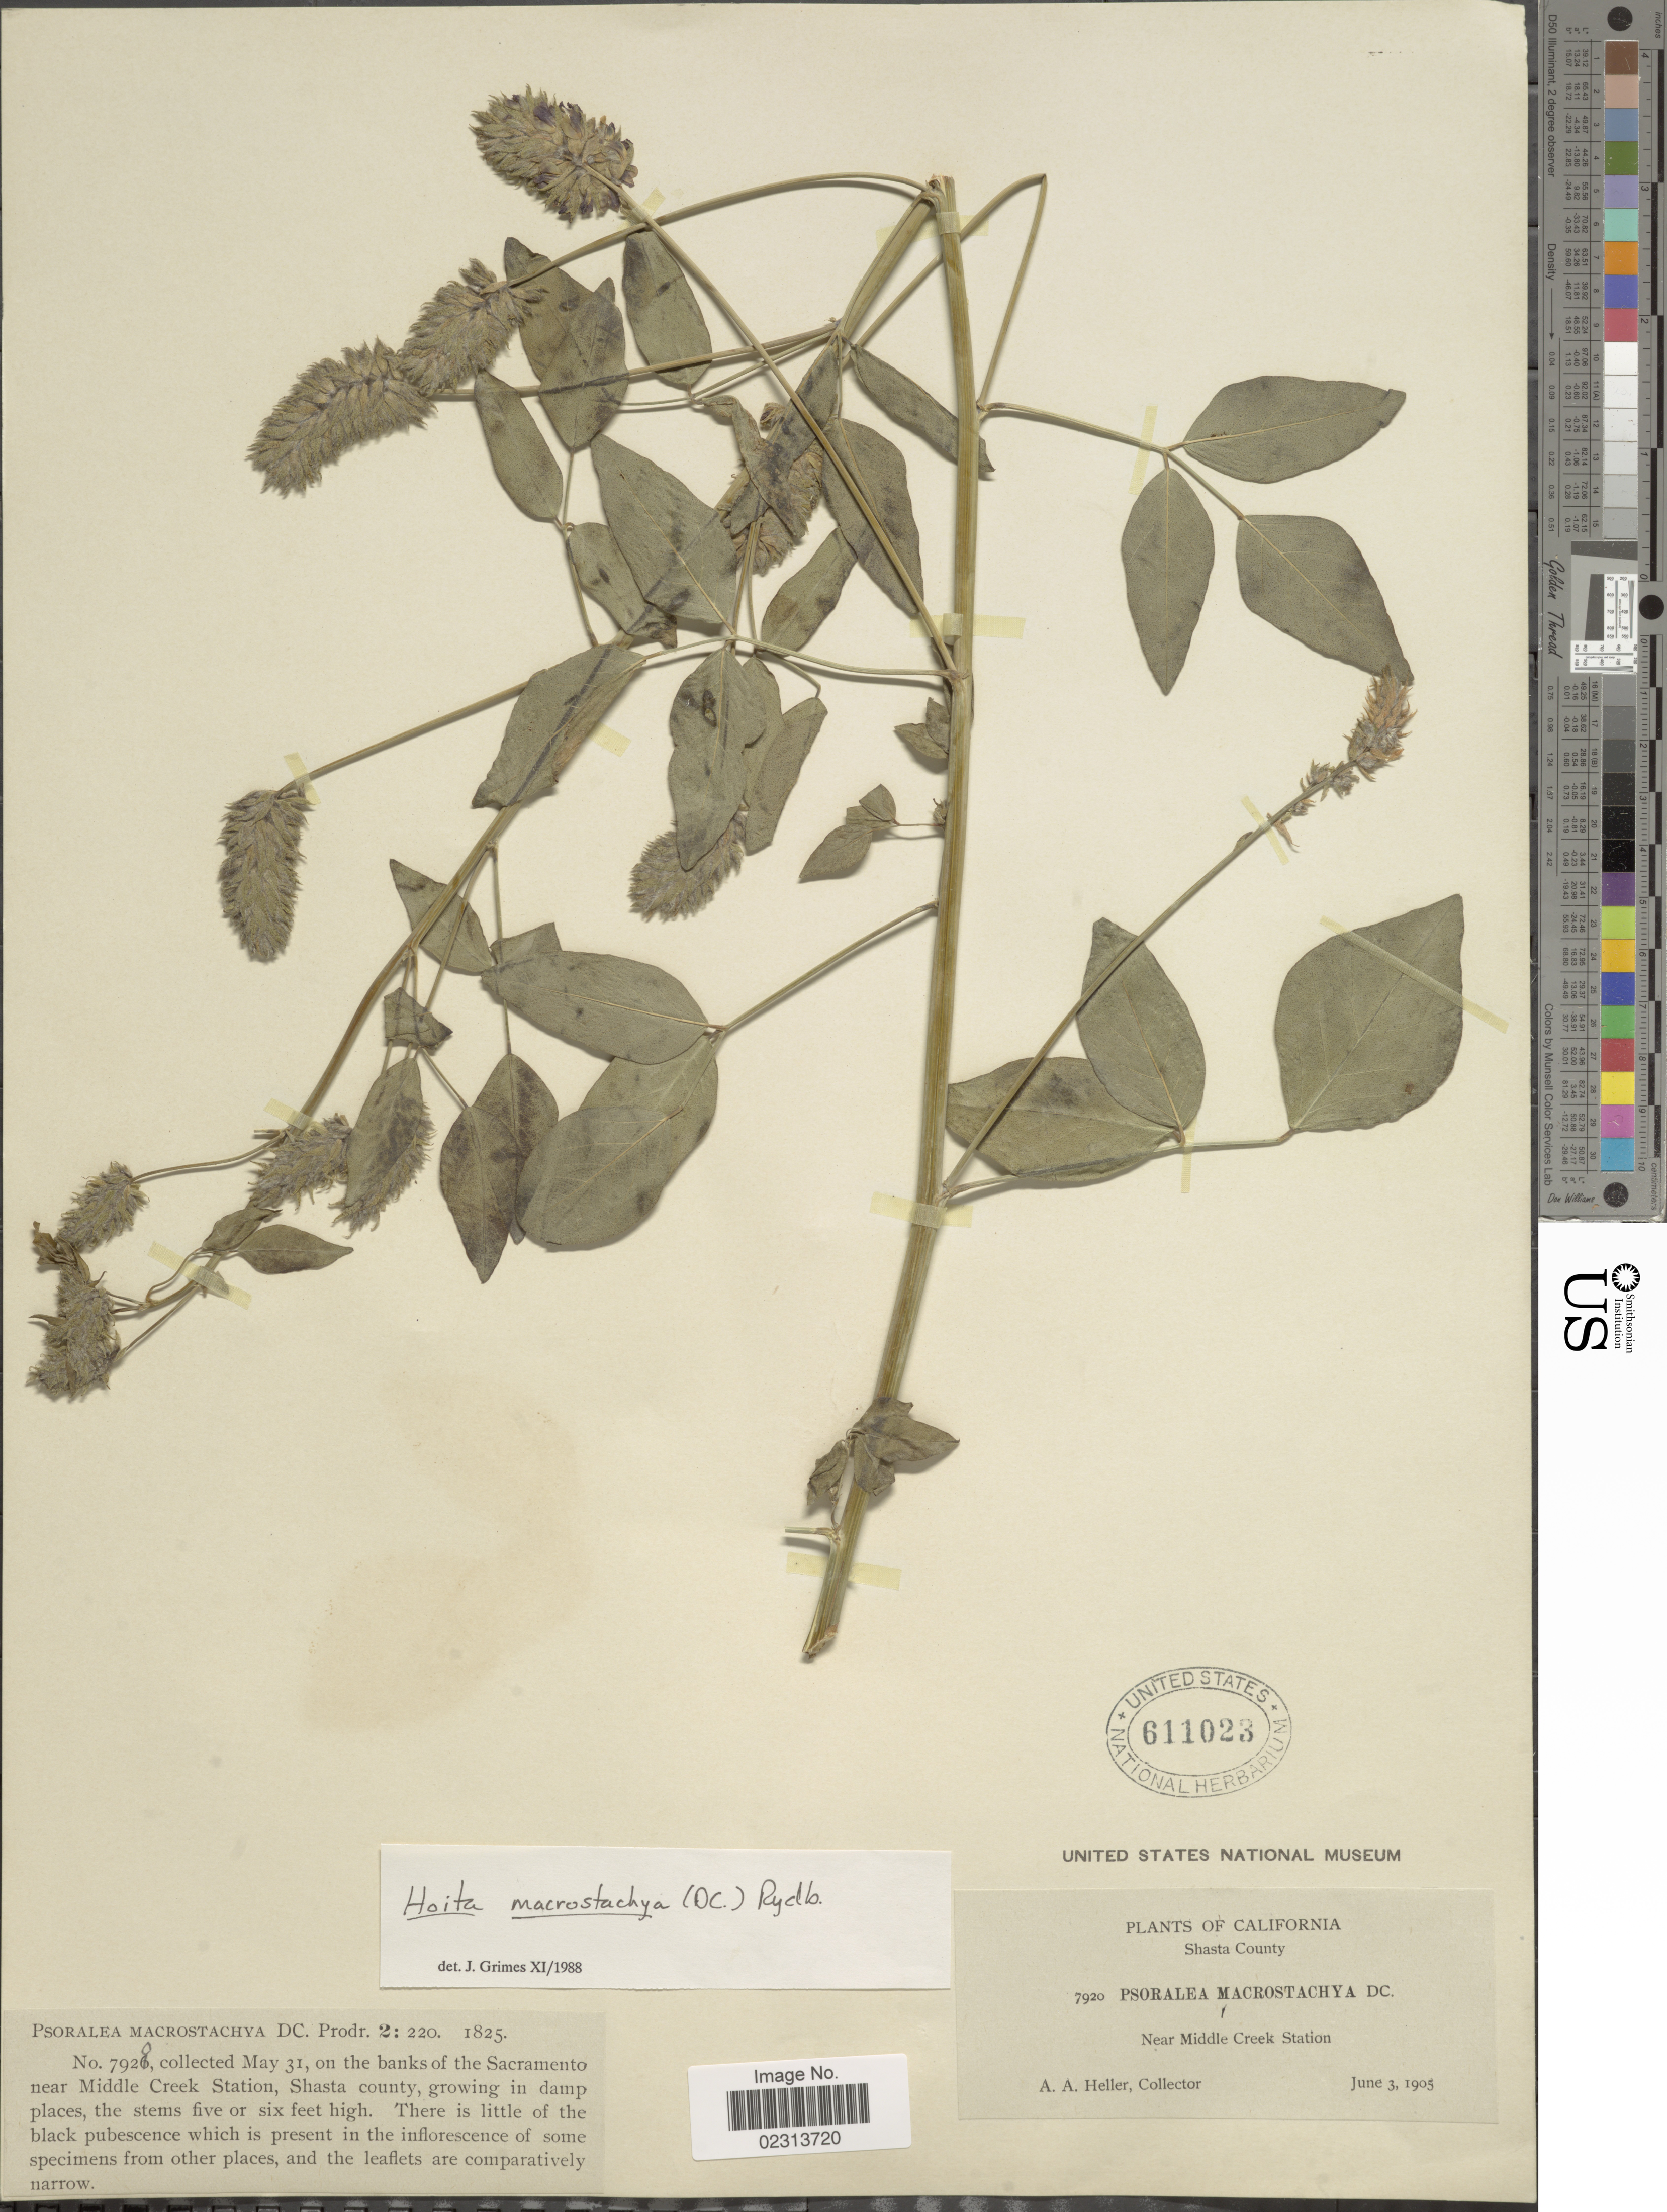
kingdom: Plantae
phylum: Tracheophyta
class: Magnoliopsida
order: Fabales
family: Fabaceae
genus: Hoita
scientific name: Hoita macrostachya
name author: (DC.) Rydb.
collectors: A. A. Heller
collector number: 7920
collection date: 1905-06-03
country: United States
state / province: California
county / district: Shasta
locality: Shasta County, near Middle Creek Station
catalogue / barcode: US 611023